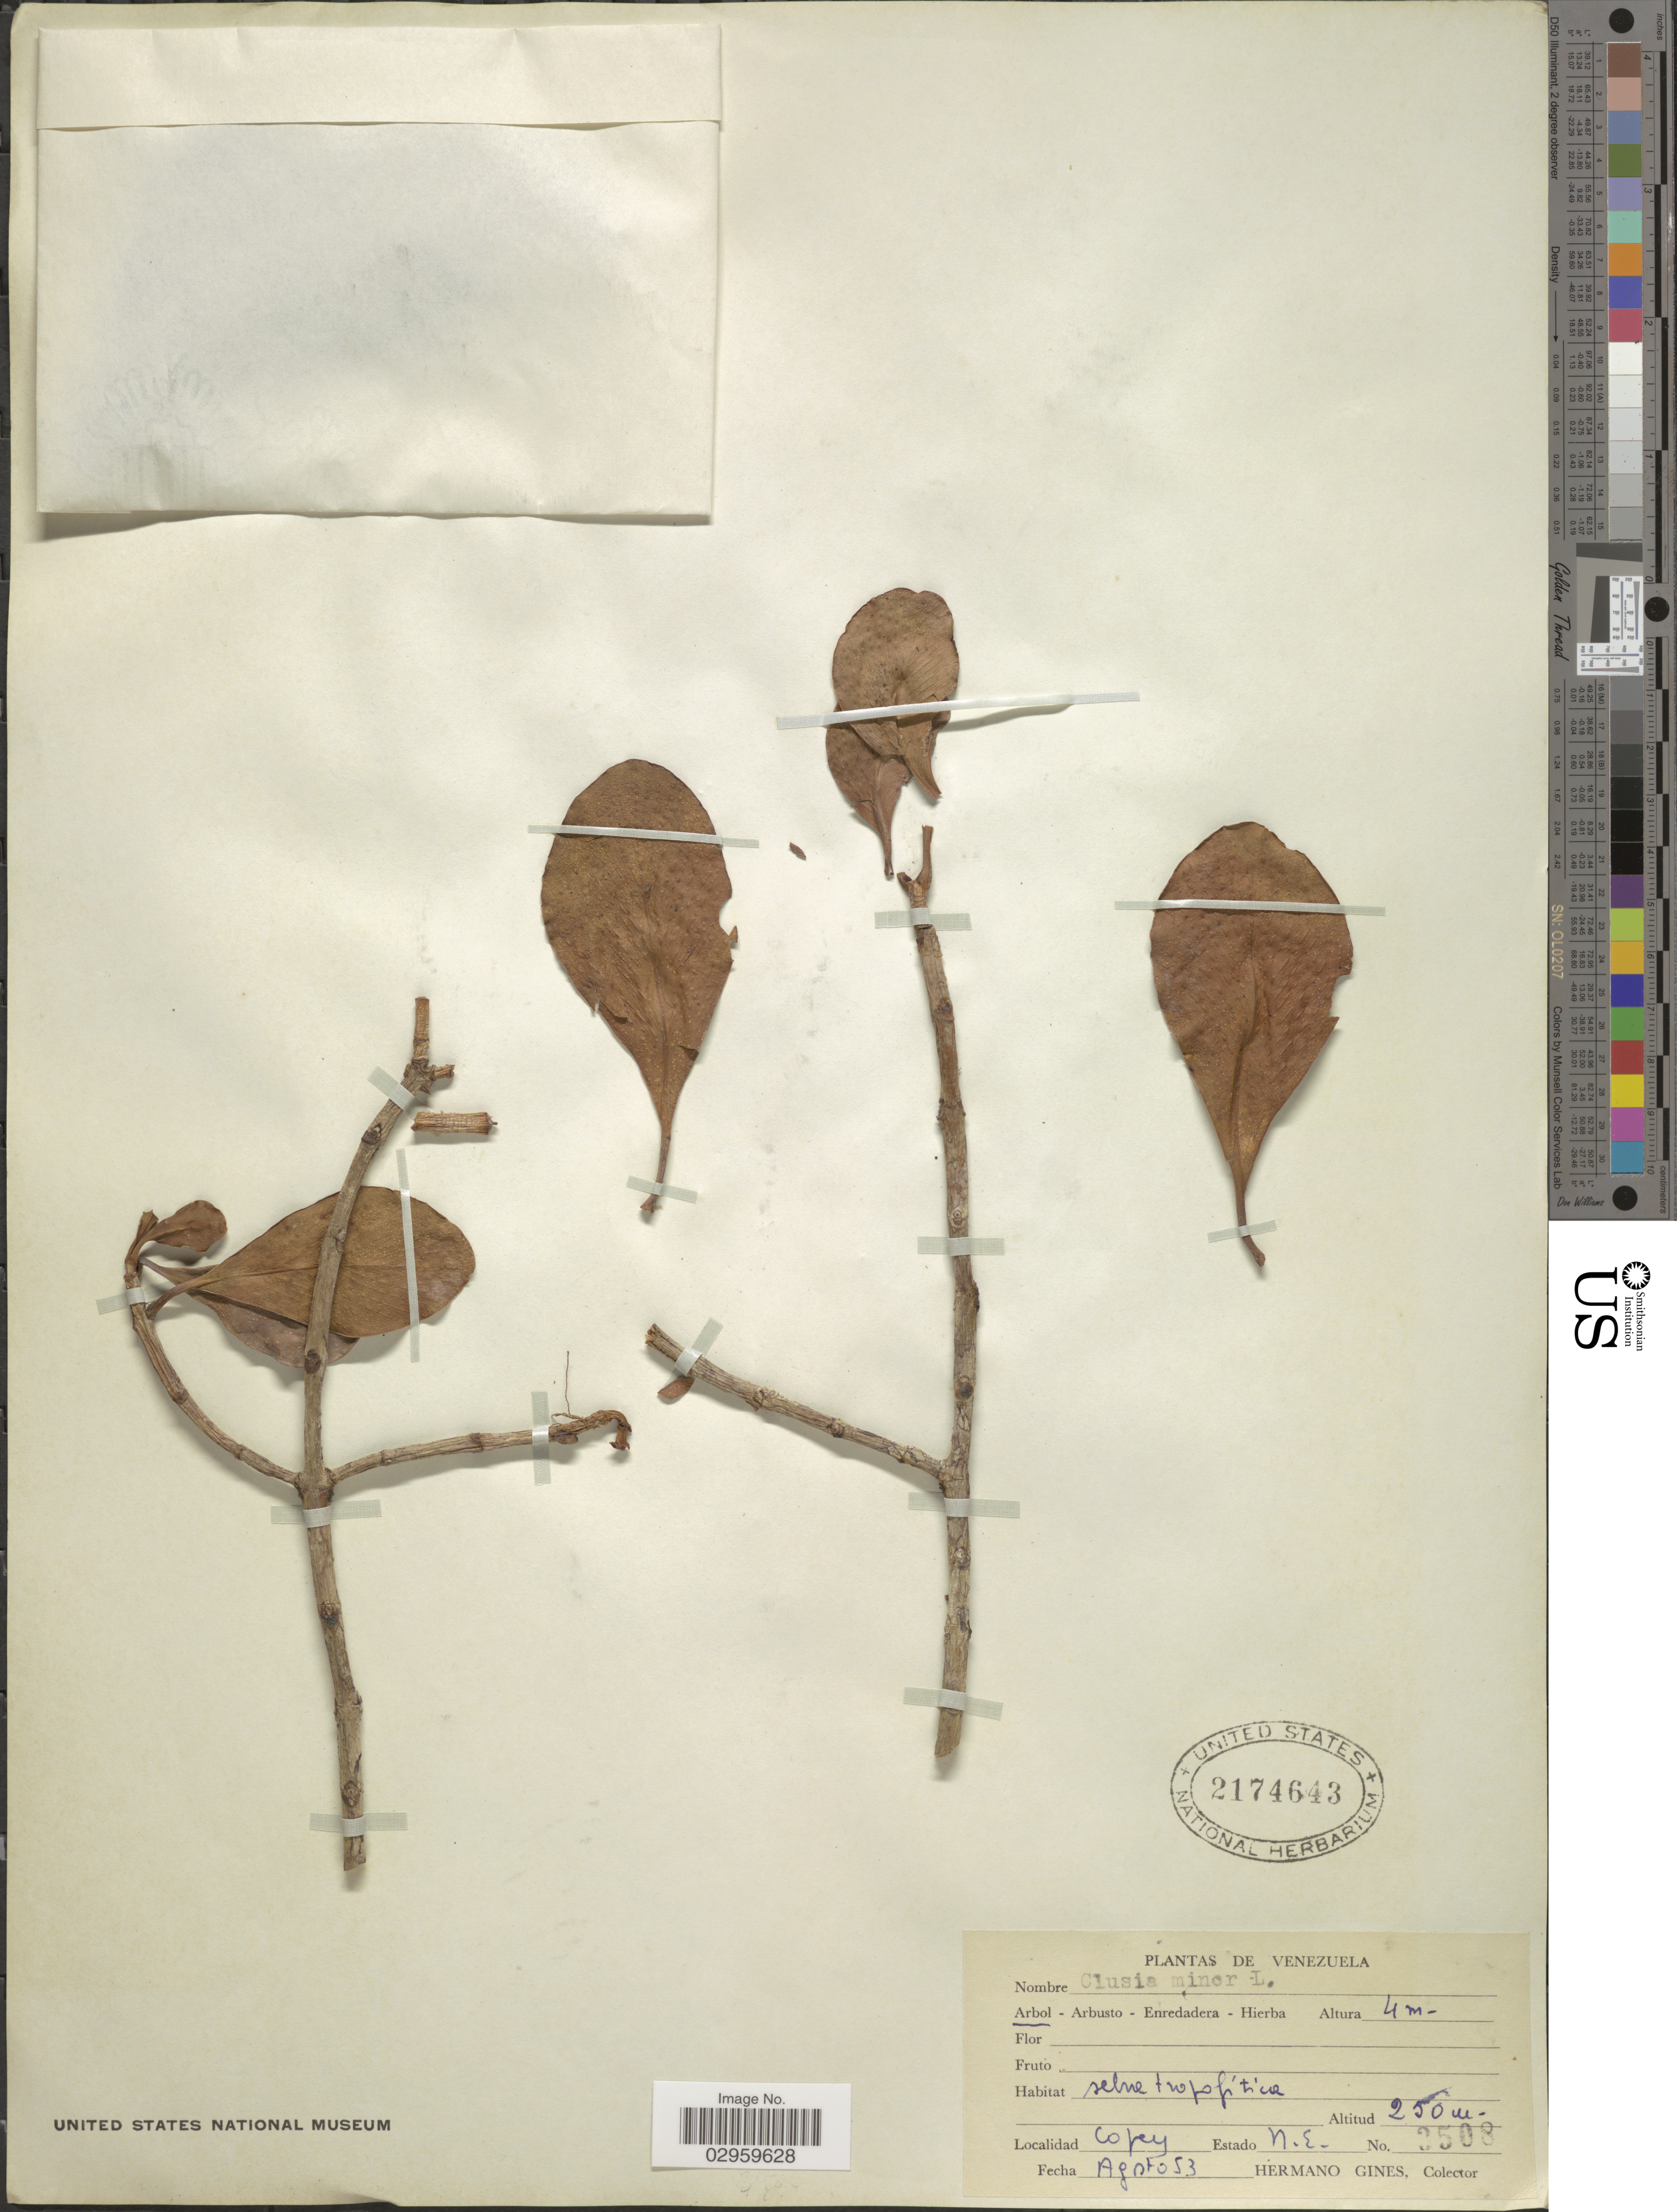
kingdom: Plantae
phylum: Tracheophyta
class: Magnoliopsida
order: Malpighiales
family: Clusiaceae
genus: Clusia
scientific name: Clusia minor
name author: L.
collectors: Bro. Gines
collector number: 3508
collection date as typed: Transcribed d/m/y: /8/53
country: Venezuela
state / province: Nueva Esparta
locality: Copy, Estado N.E.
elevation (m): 250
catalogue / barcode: US 2174643